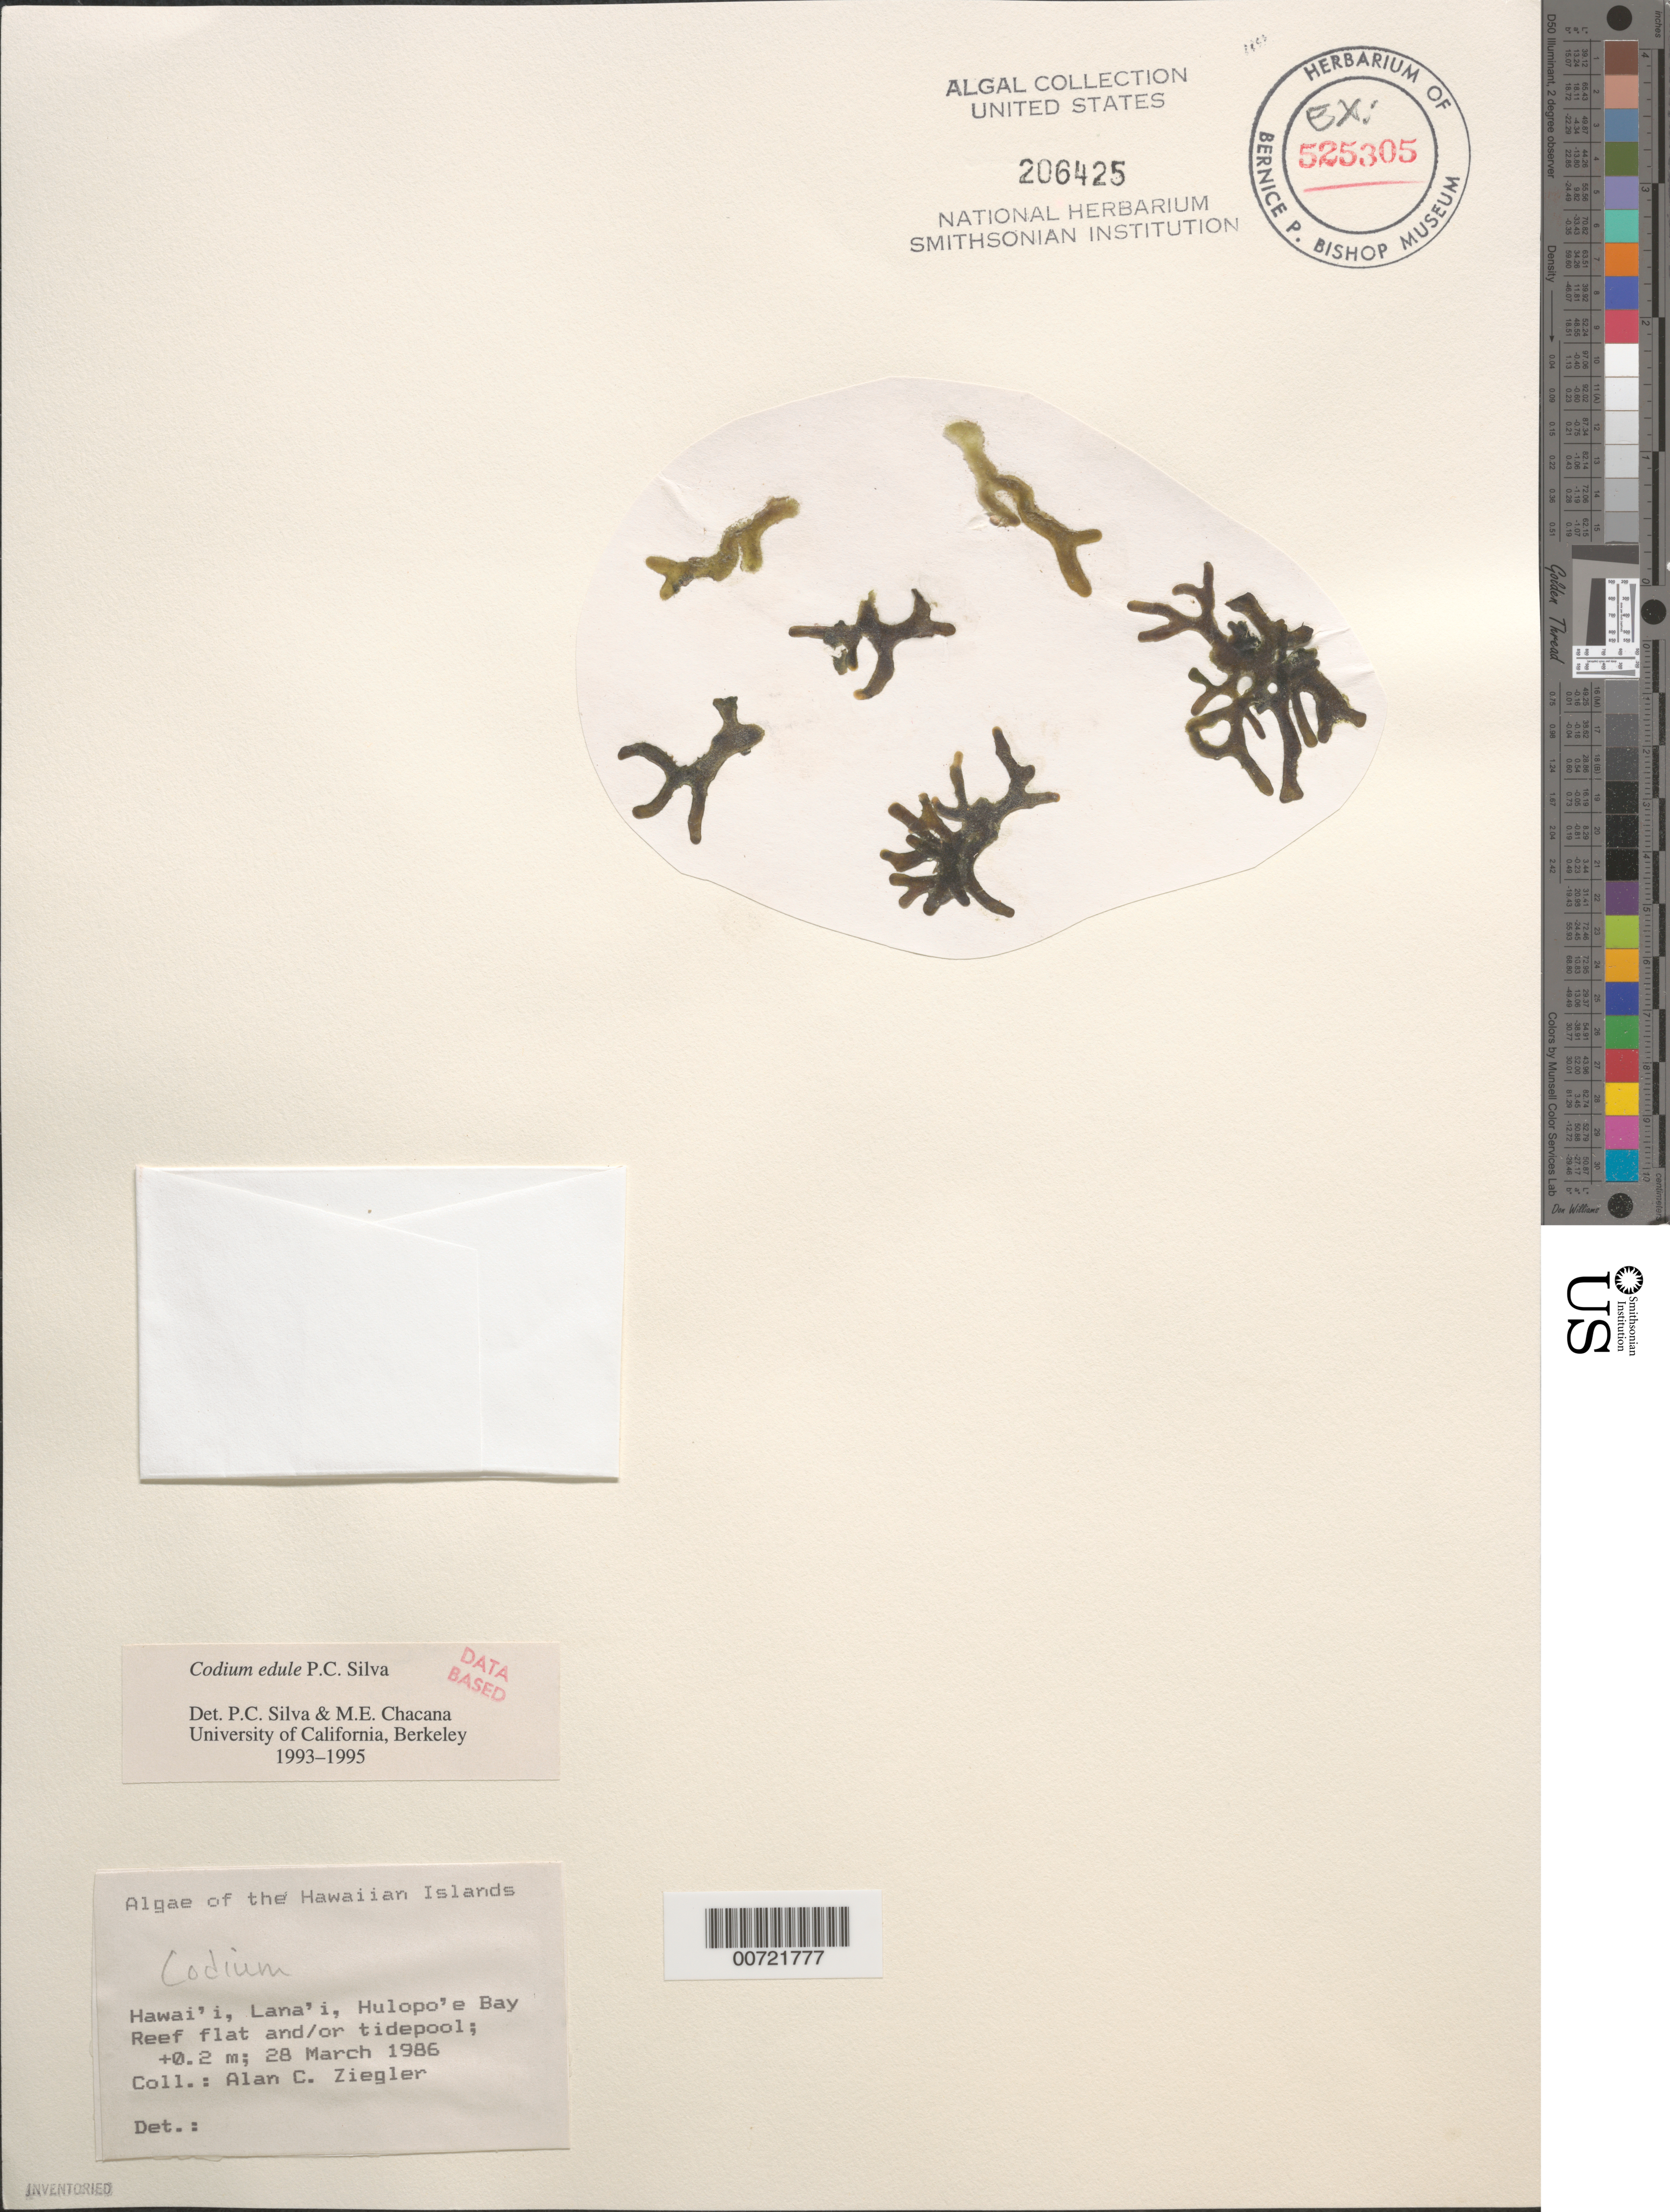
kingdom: Plantae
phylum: Chlorophyta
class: Ulvophyceae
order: Bryopsidales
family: Codiaceae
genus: Codium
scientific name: Codium edule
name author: P.C. Silva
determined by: Pedroche, F. F.; Silva, P. C.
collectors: A. Ziegler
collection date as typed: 28 Mar 1986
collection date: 1986-03-28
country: United States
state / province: Hawaii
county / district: Maui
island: Lana'i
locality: Hulopo'e Bay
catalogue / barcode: US 206425